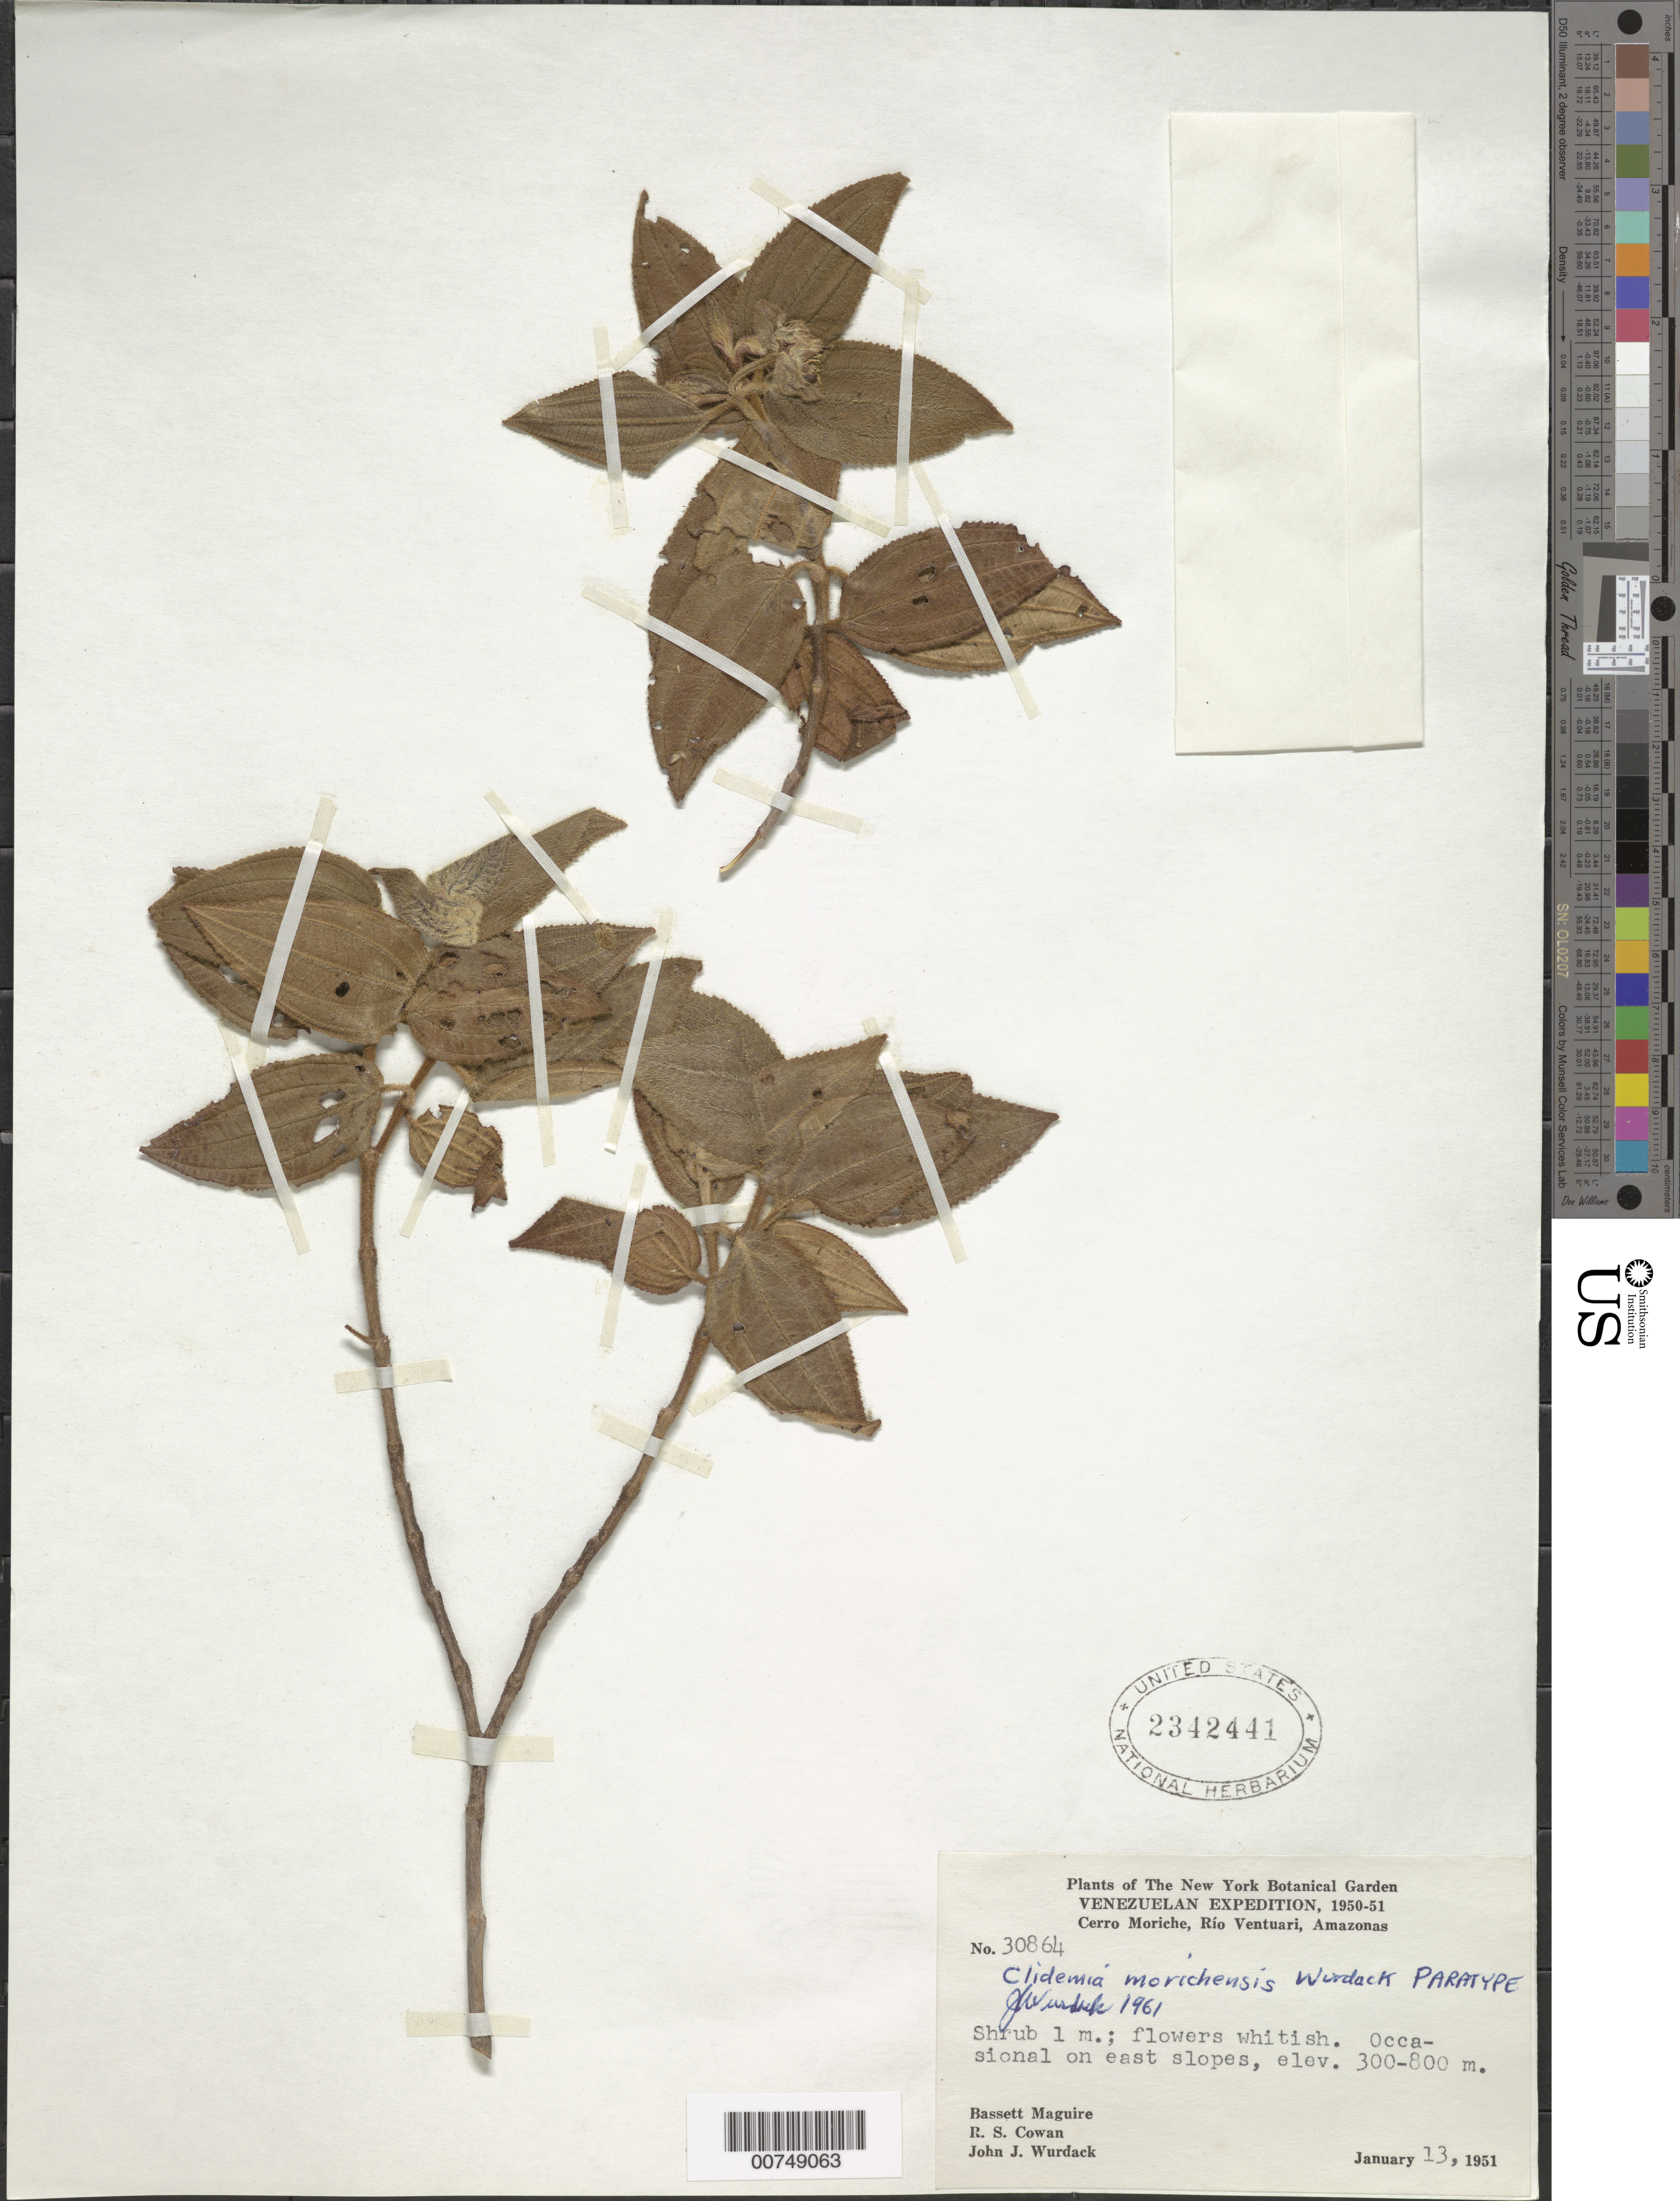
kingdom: Plantae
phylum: Tracheophyta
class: Magnoliopsida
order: Myrtales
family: Melastomataceae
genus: Clidemia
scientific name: Clidemia morichensis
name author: Wurdack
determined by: Wurdack, John J., (US), US (UNITED STATES)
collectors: B. Maguire, R. S. Cowan & J. J. Wurdack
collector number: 30864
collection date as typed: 13-Jan-51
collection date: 1951-01-13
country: Venezuela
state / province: Amazonas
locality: Cerro Moriche, Río Ventuari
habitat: East slopes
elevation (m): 300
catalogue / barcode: US 2342441